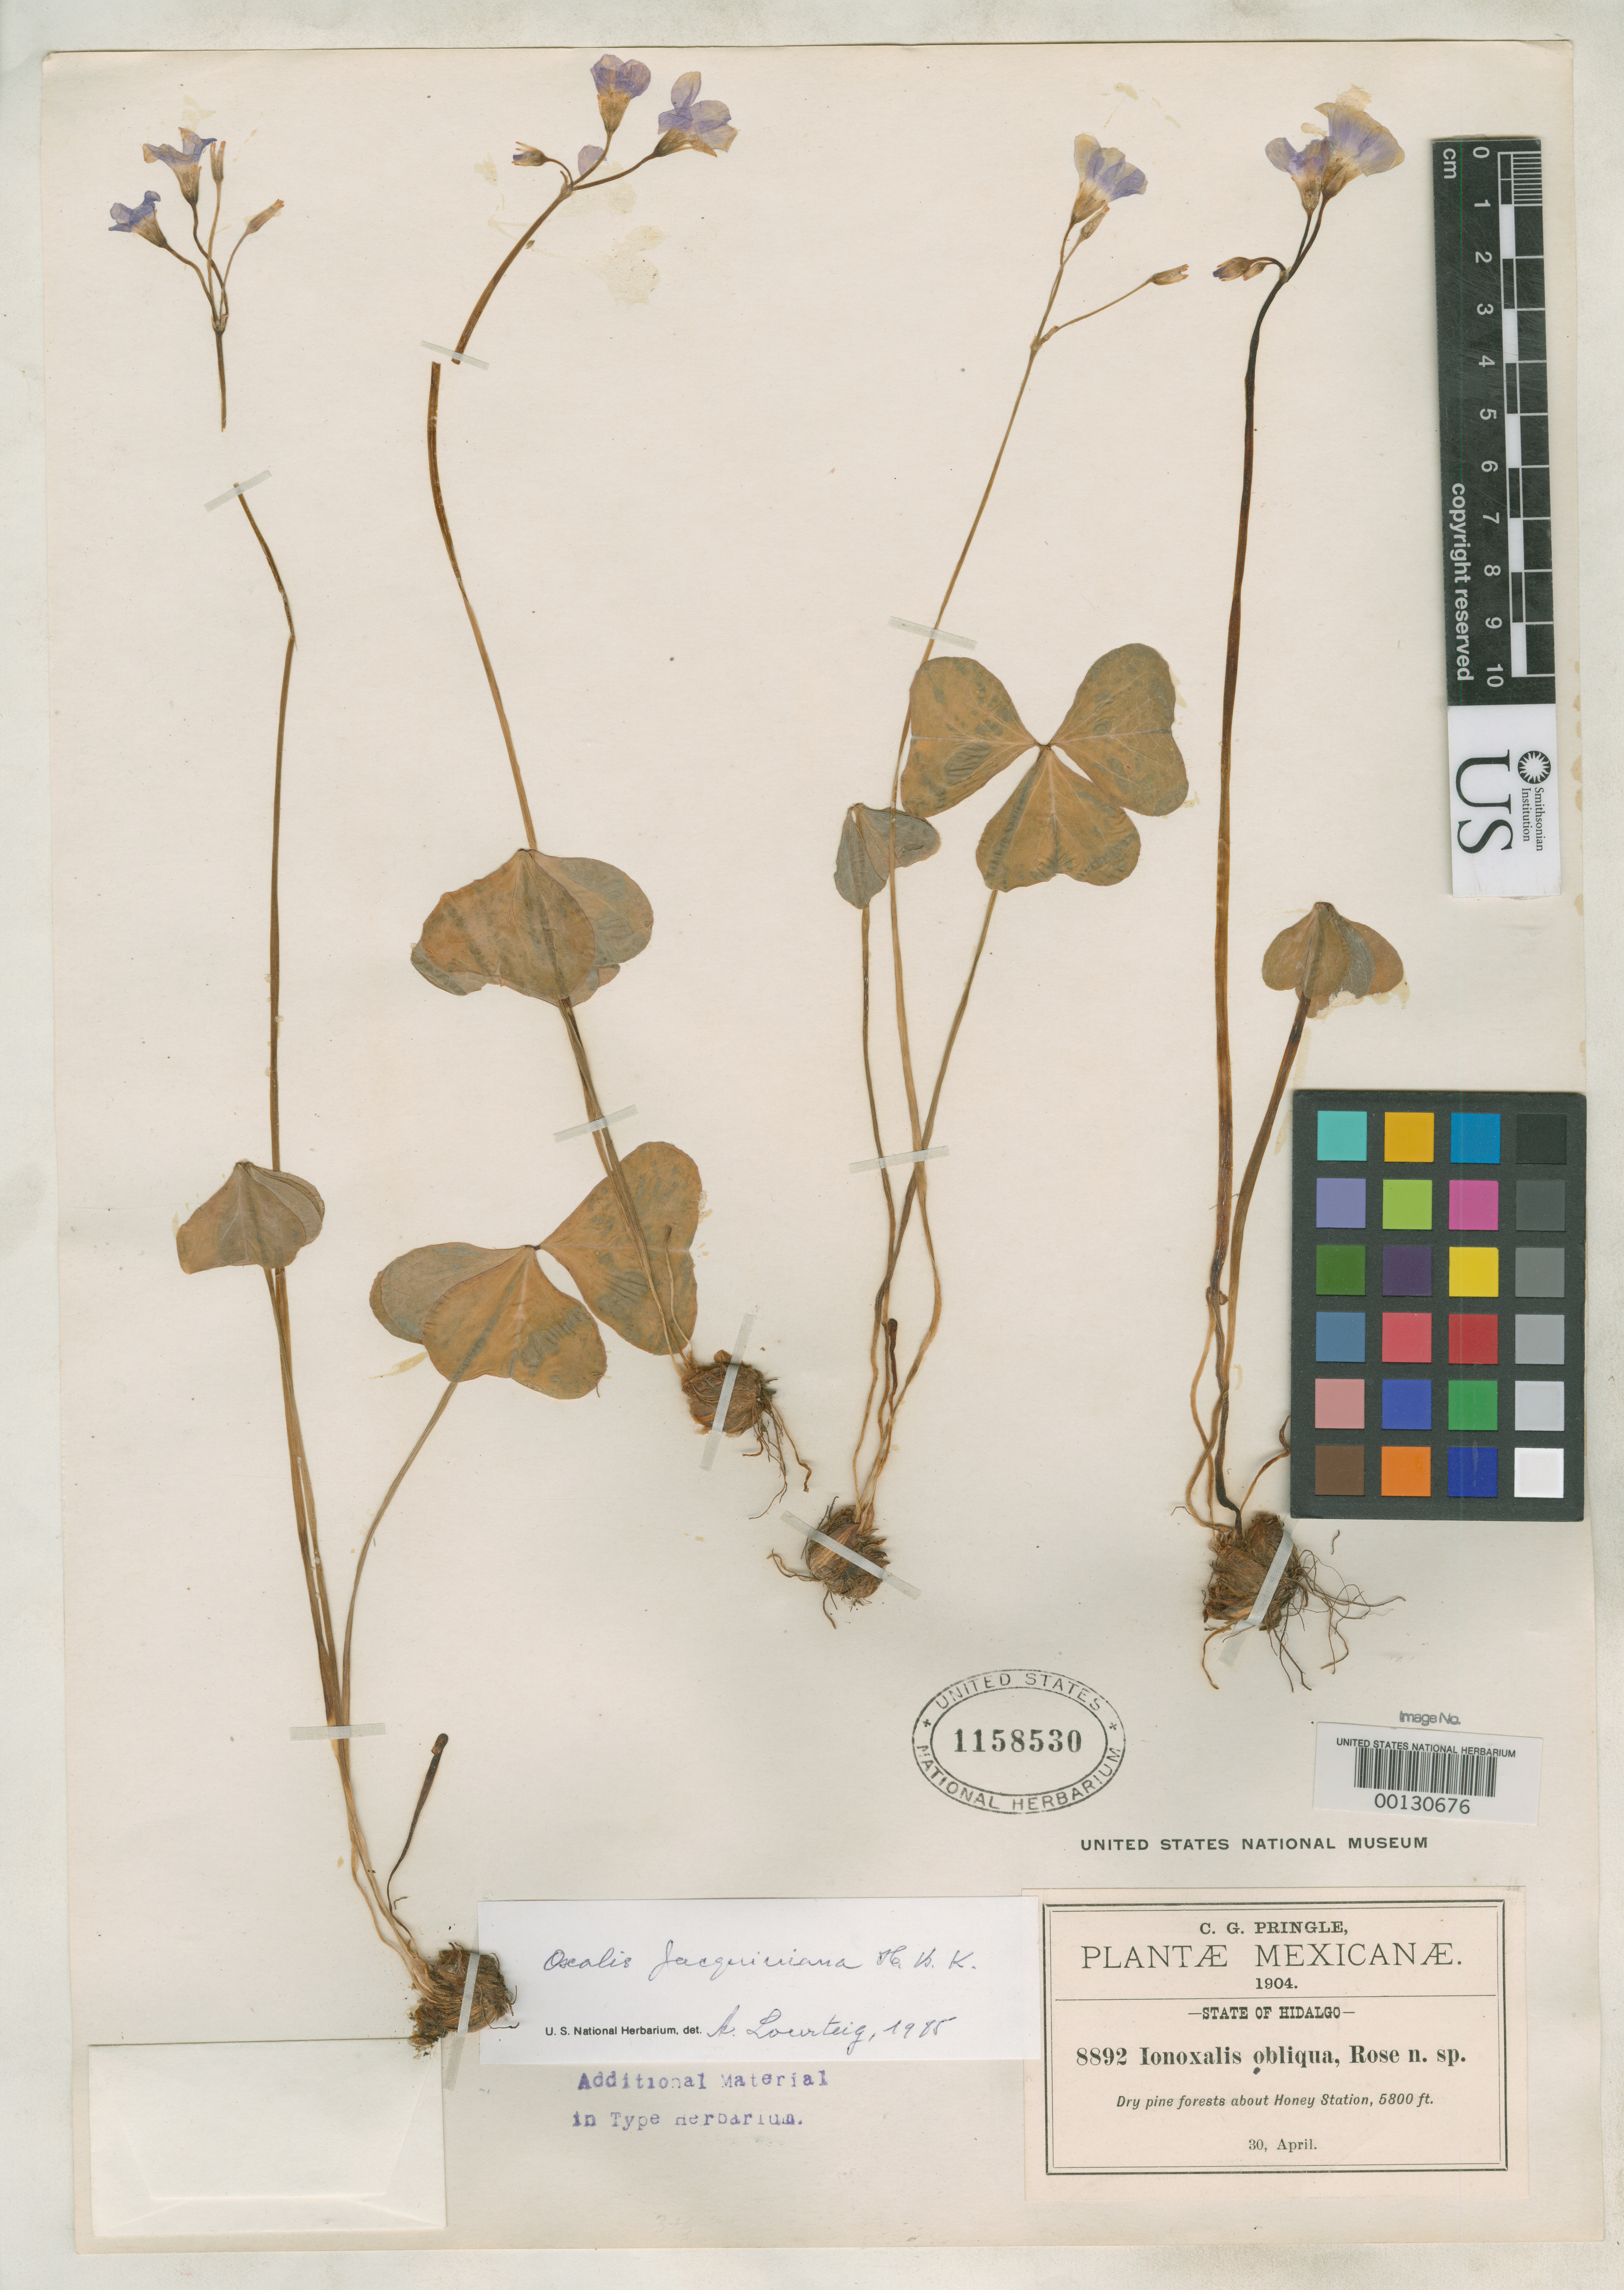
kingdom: Plantae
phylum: Tracheophyta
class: Magnoliopsida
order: Oxalidales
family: Oxalidaceae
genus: Ionoxalis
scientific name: Ionoxalis obliqua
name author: Rose in Small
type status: Isotype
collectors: C. G. Pringle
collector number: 8892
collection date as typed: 30 Apr 1904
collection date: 1904-04-30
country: Mexico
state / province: Hidalgo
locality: Forests about Honey Station.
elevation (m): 1768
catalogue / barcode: US 1158530